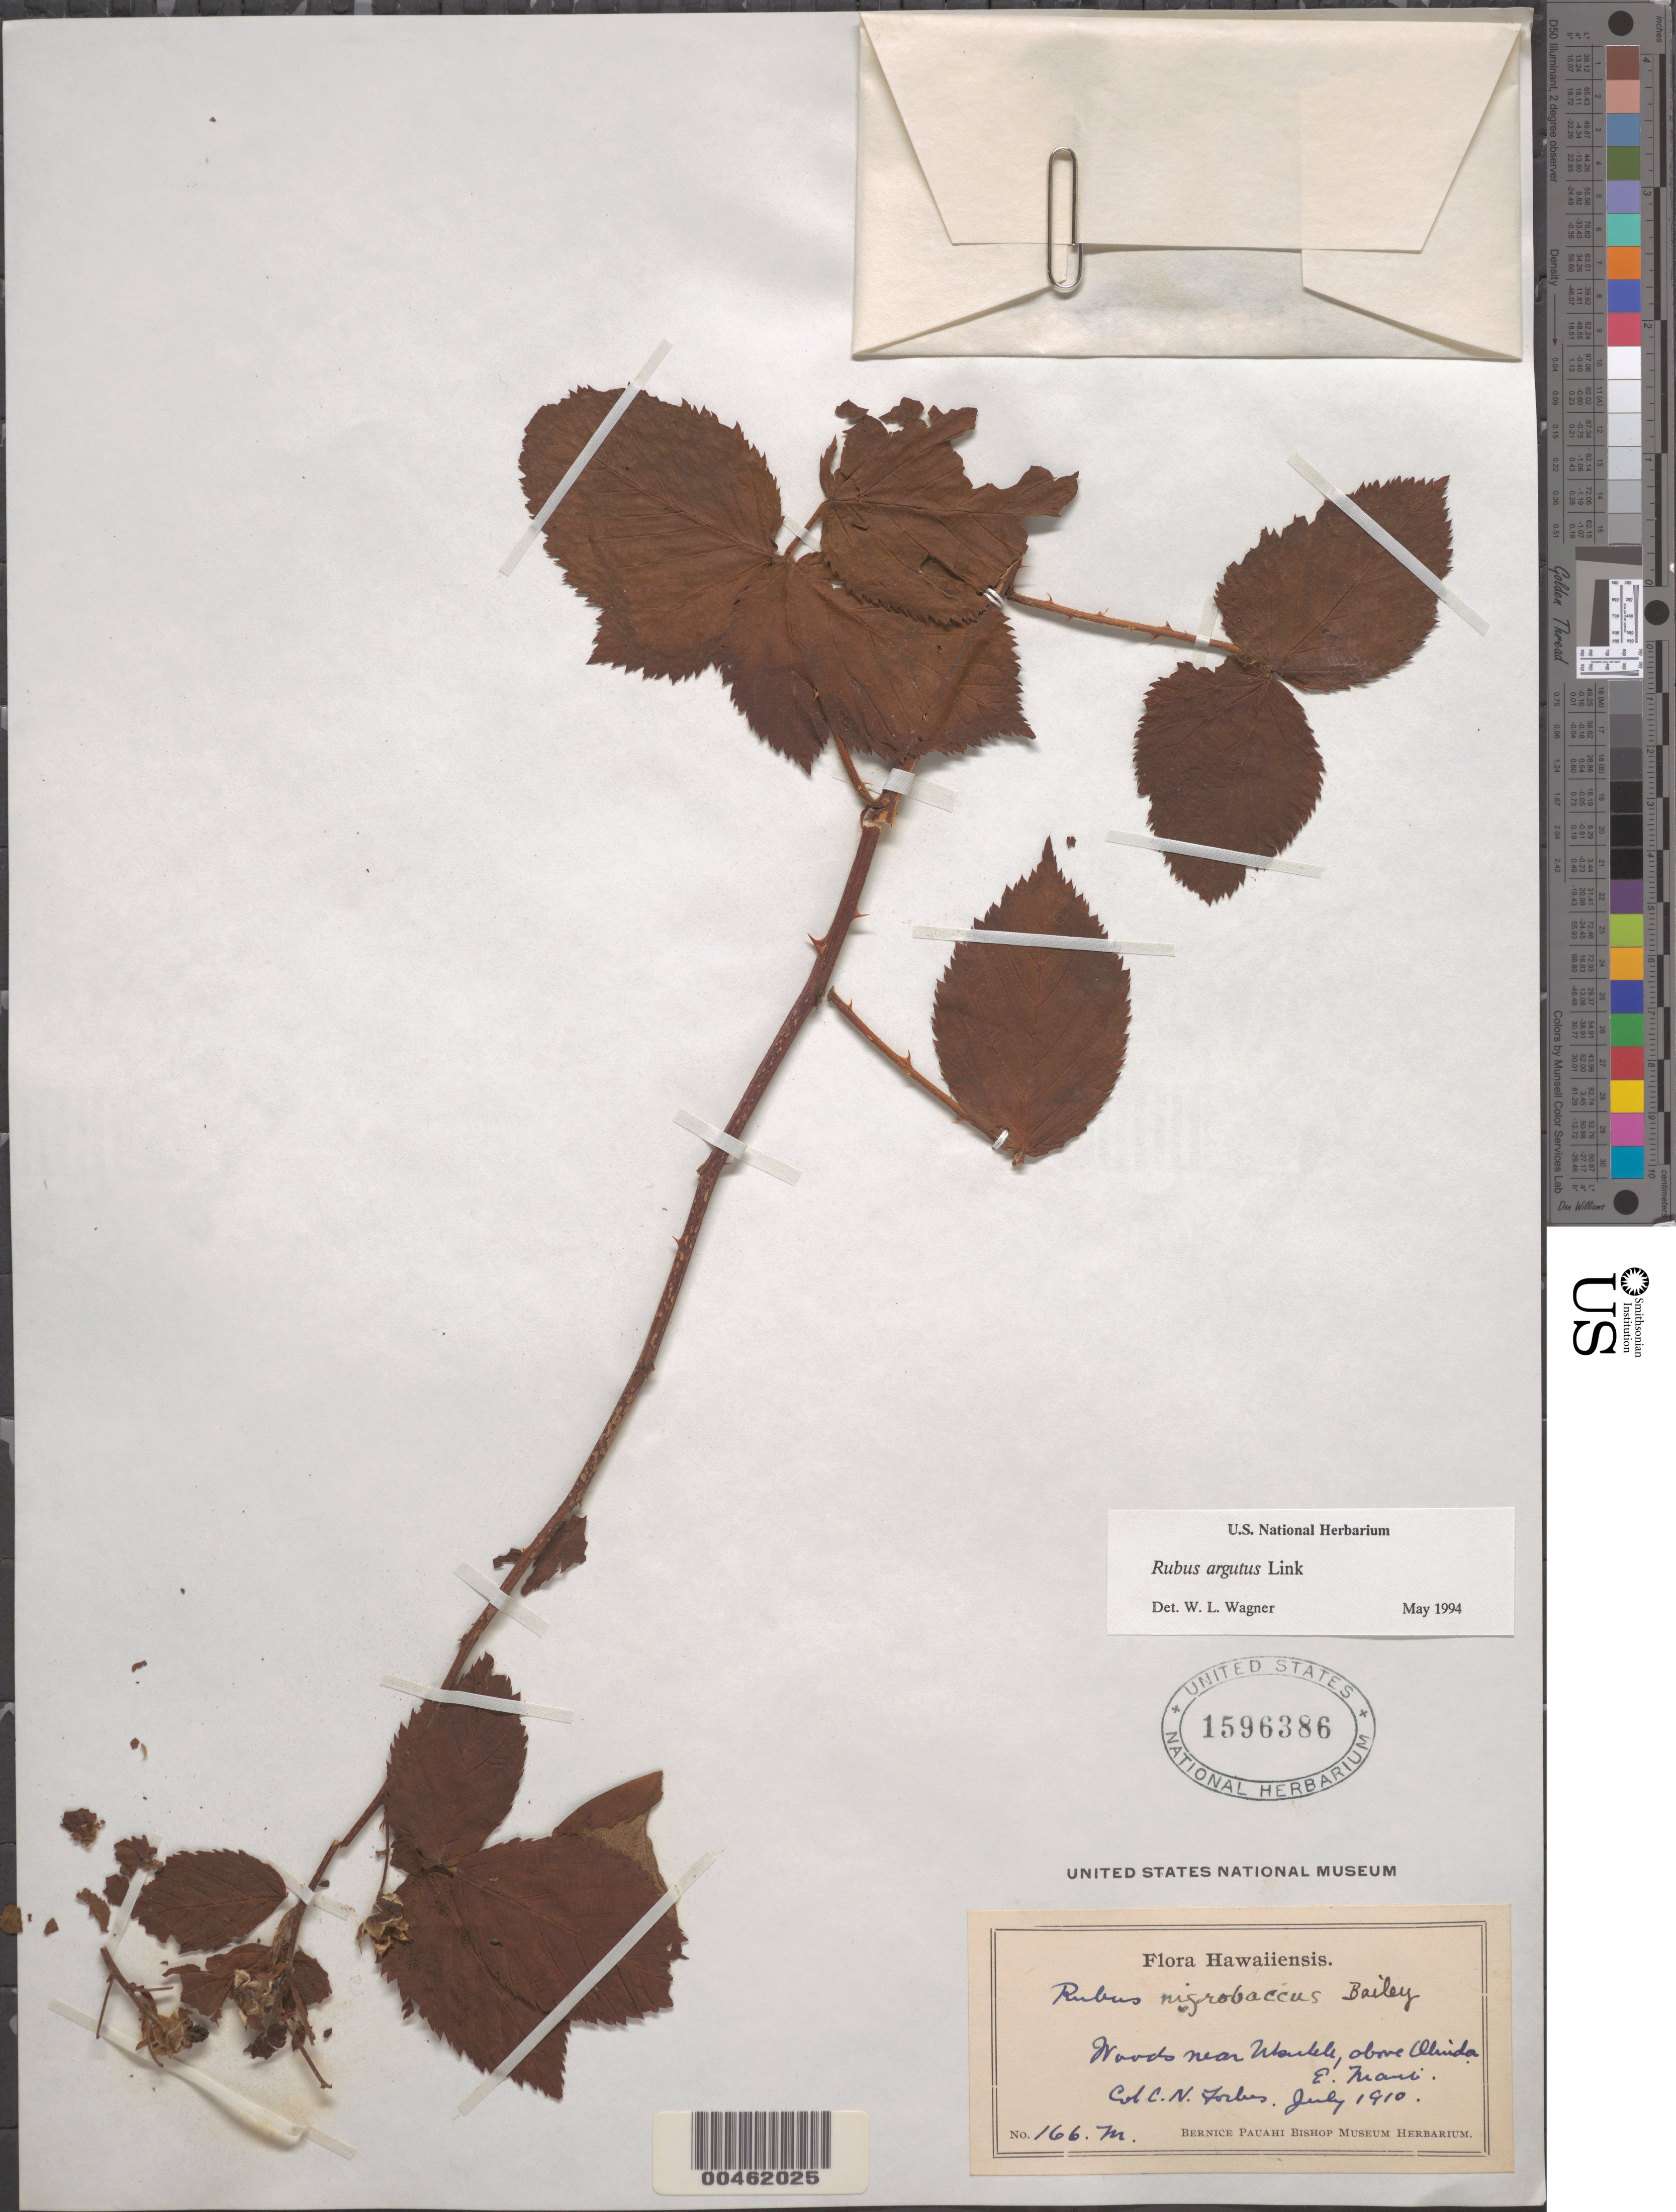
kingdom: Plantae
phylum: Tracheophyta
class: Magnoliopsida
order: Rosales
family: Rosaceae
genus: Rubus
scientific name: Rubus argutus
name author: Link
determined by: Wagner, W. L., (BOT), Smithsonian Institution - National Museum of Natural History (UNITED STATES)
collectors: C. N. Forbes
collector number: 166.M.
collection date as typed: Jul 1910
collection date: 1910-07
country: United States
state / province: Hawaii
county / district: Maui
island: Maui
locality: Woods near Ukulele, above Olinda, E Maui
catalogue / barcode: US 1596386